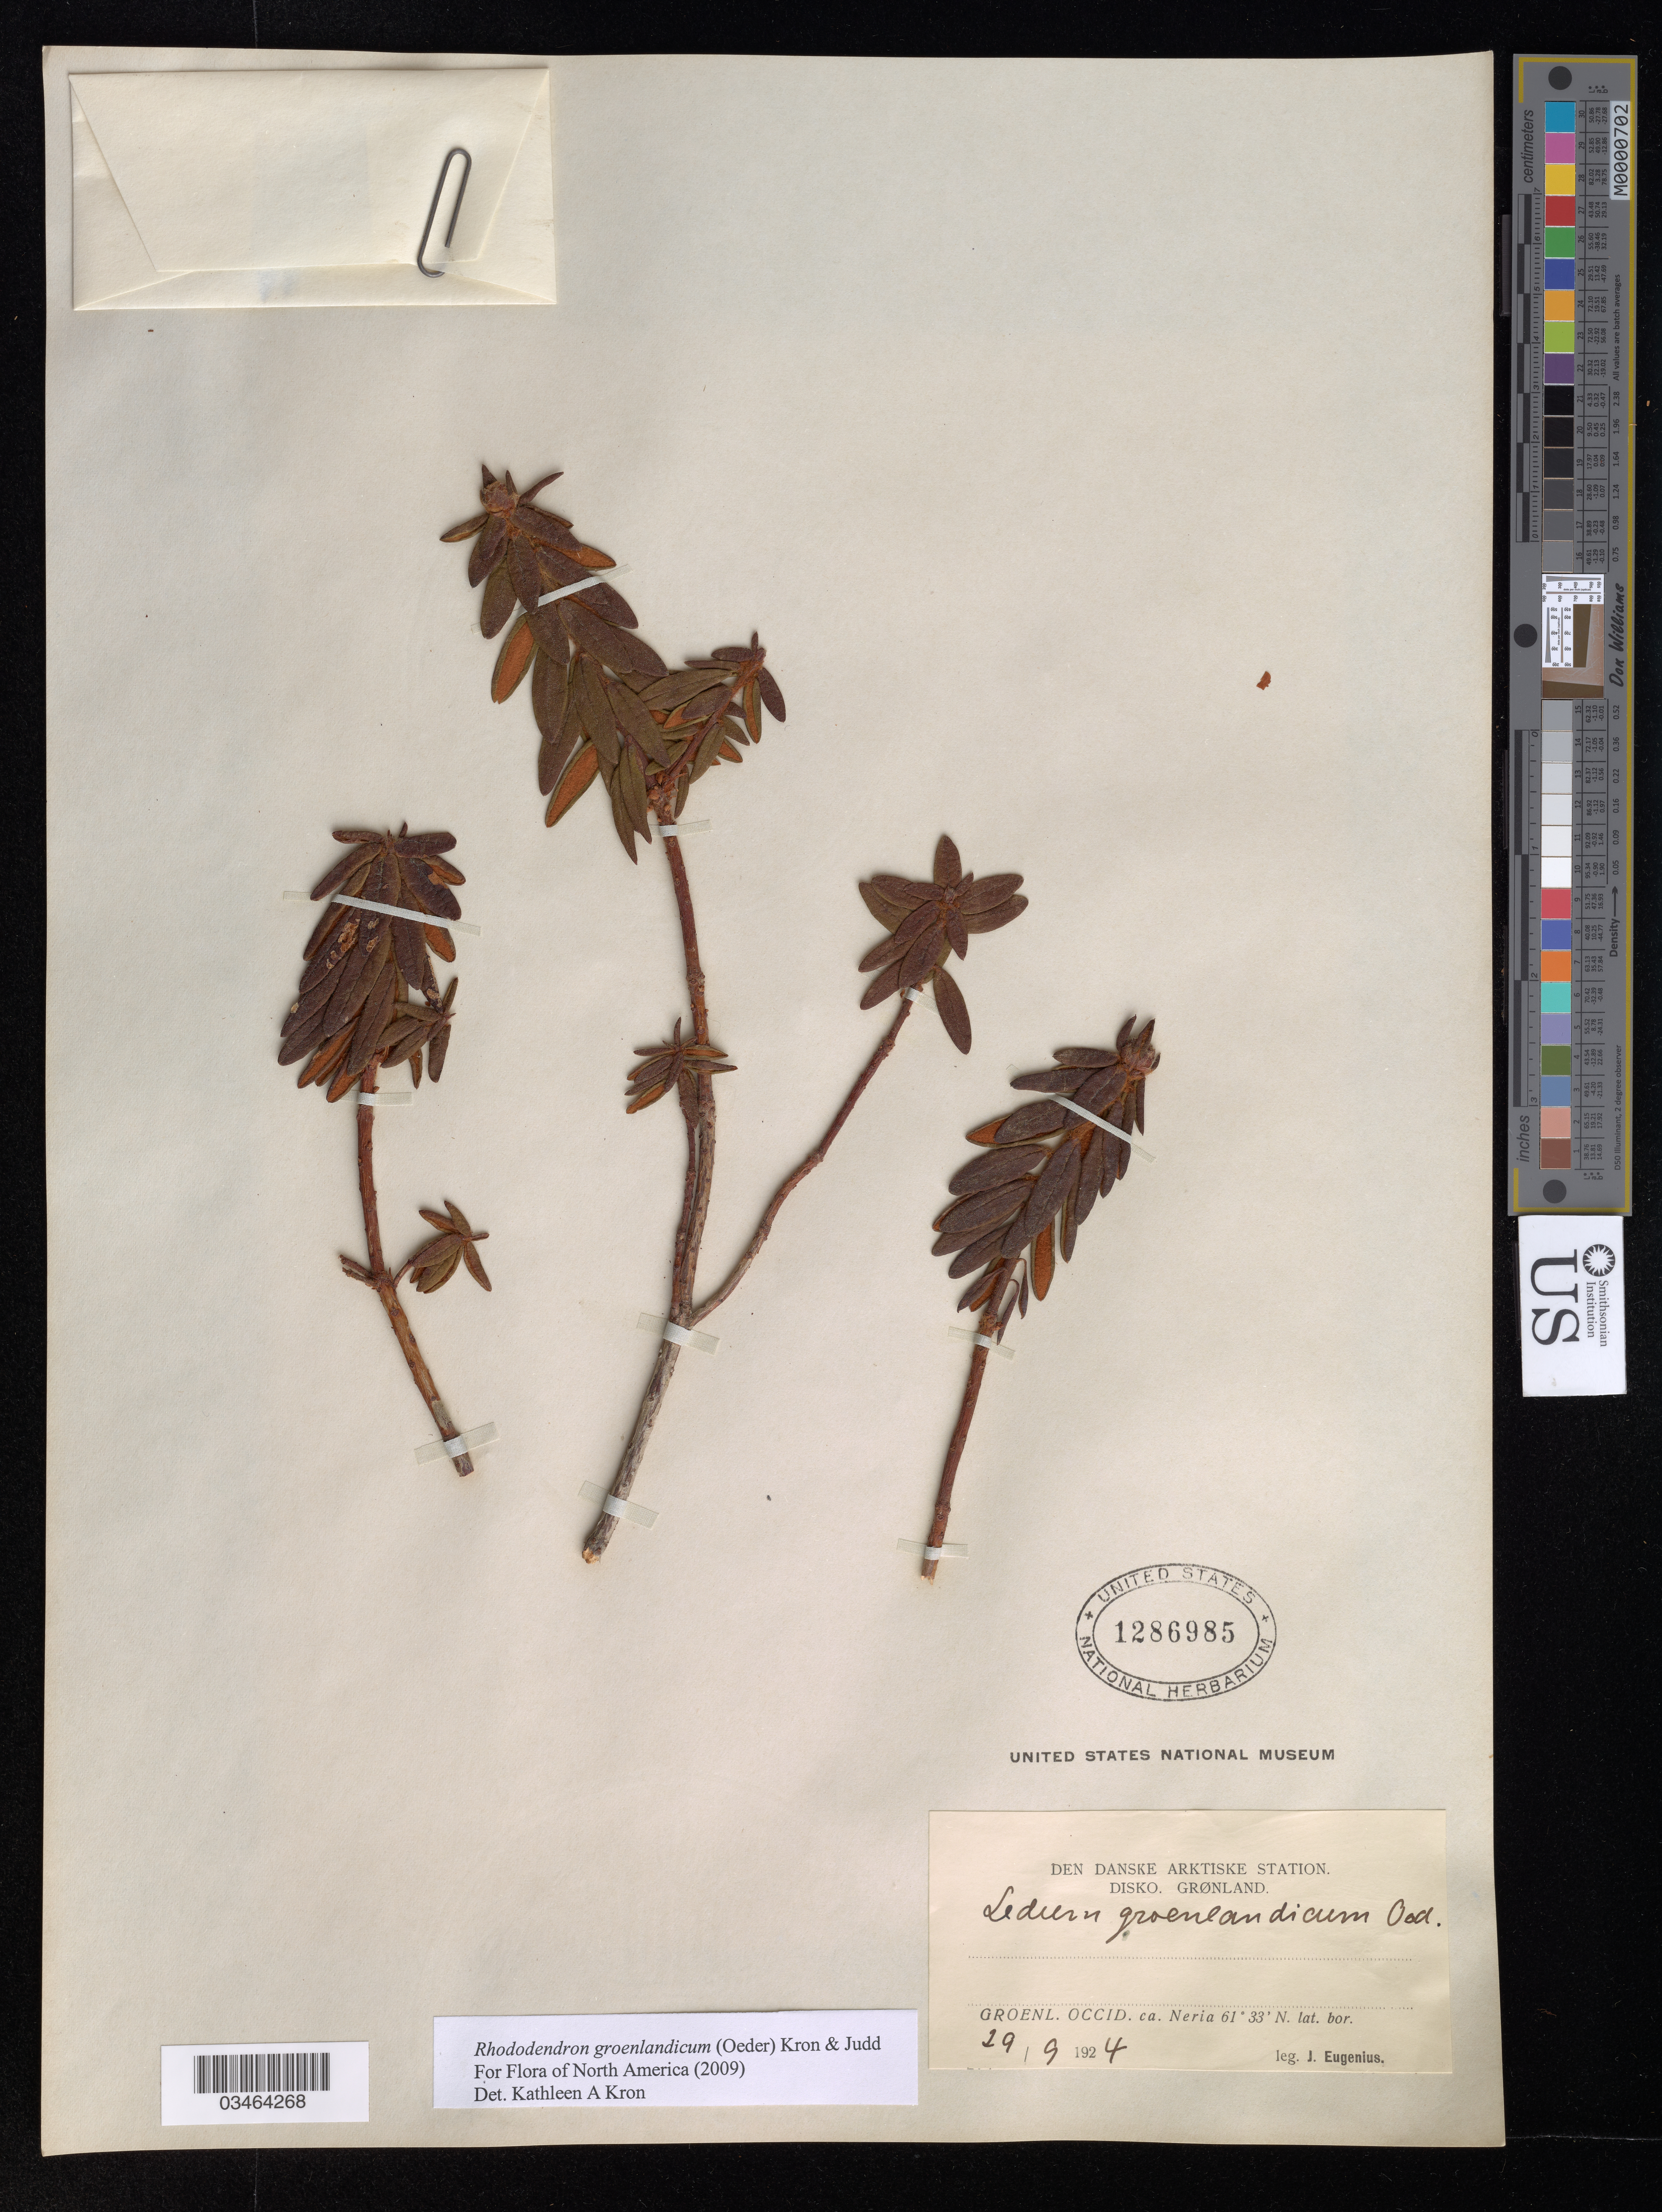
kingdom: Plantae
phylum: Tracheophyta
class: Magnoliopsida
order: Ericales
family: Ericaceae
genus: Rhododendron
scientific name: Rhododendron groenlandicum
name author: (Oeder) Kron & Judd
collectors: J. Eugenius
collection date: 1924-09-29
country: Greenland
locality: Den Danske Arktiske Station.? Disko. Grønland. Groenl. Occid. ca. Neria.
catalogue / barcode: US 1286985